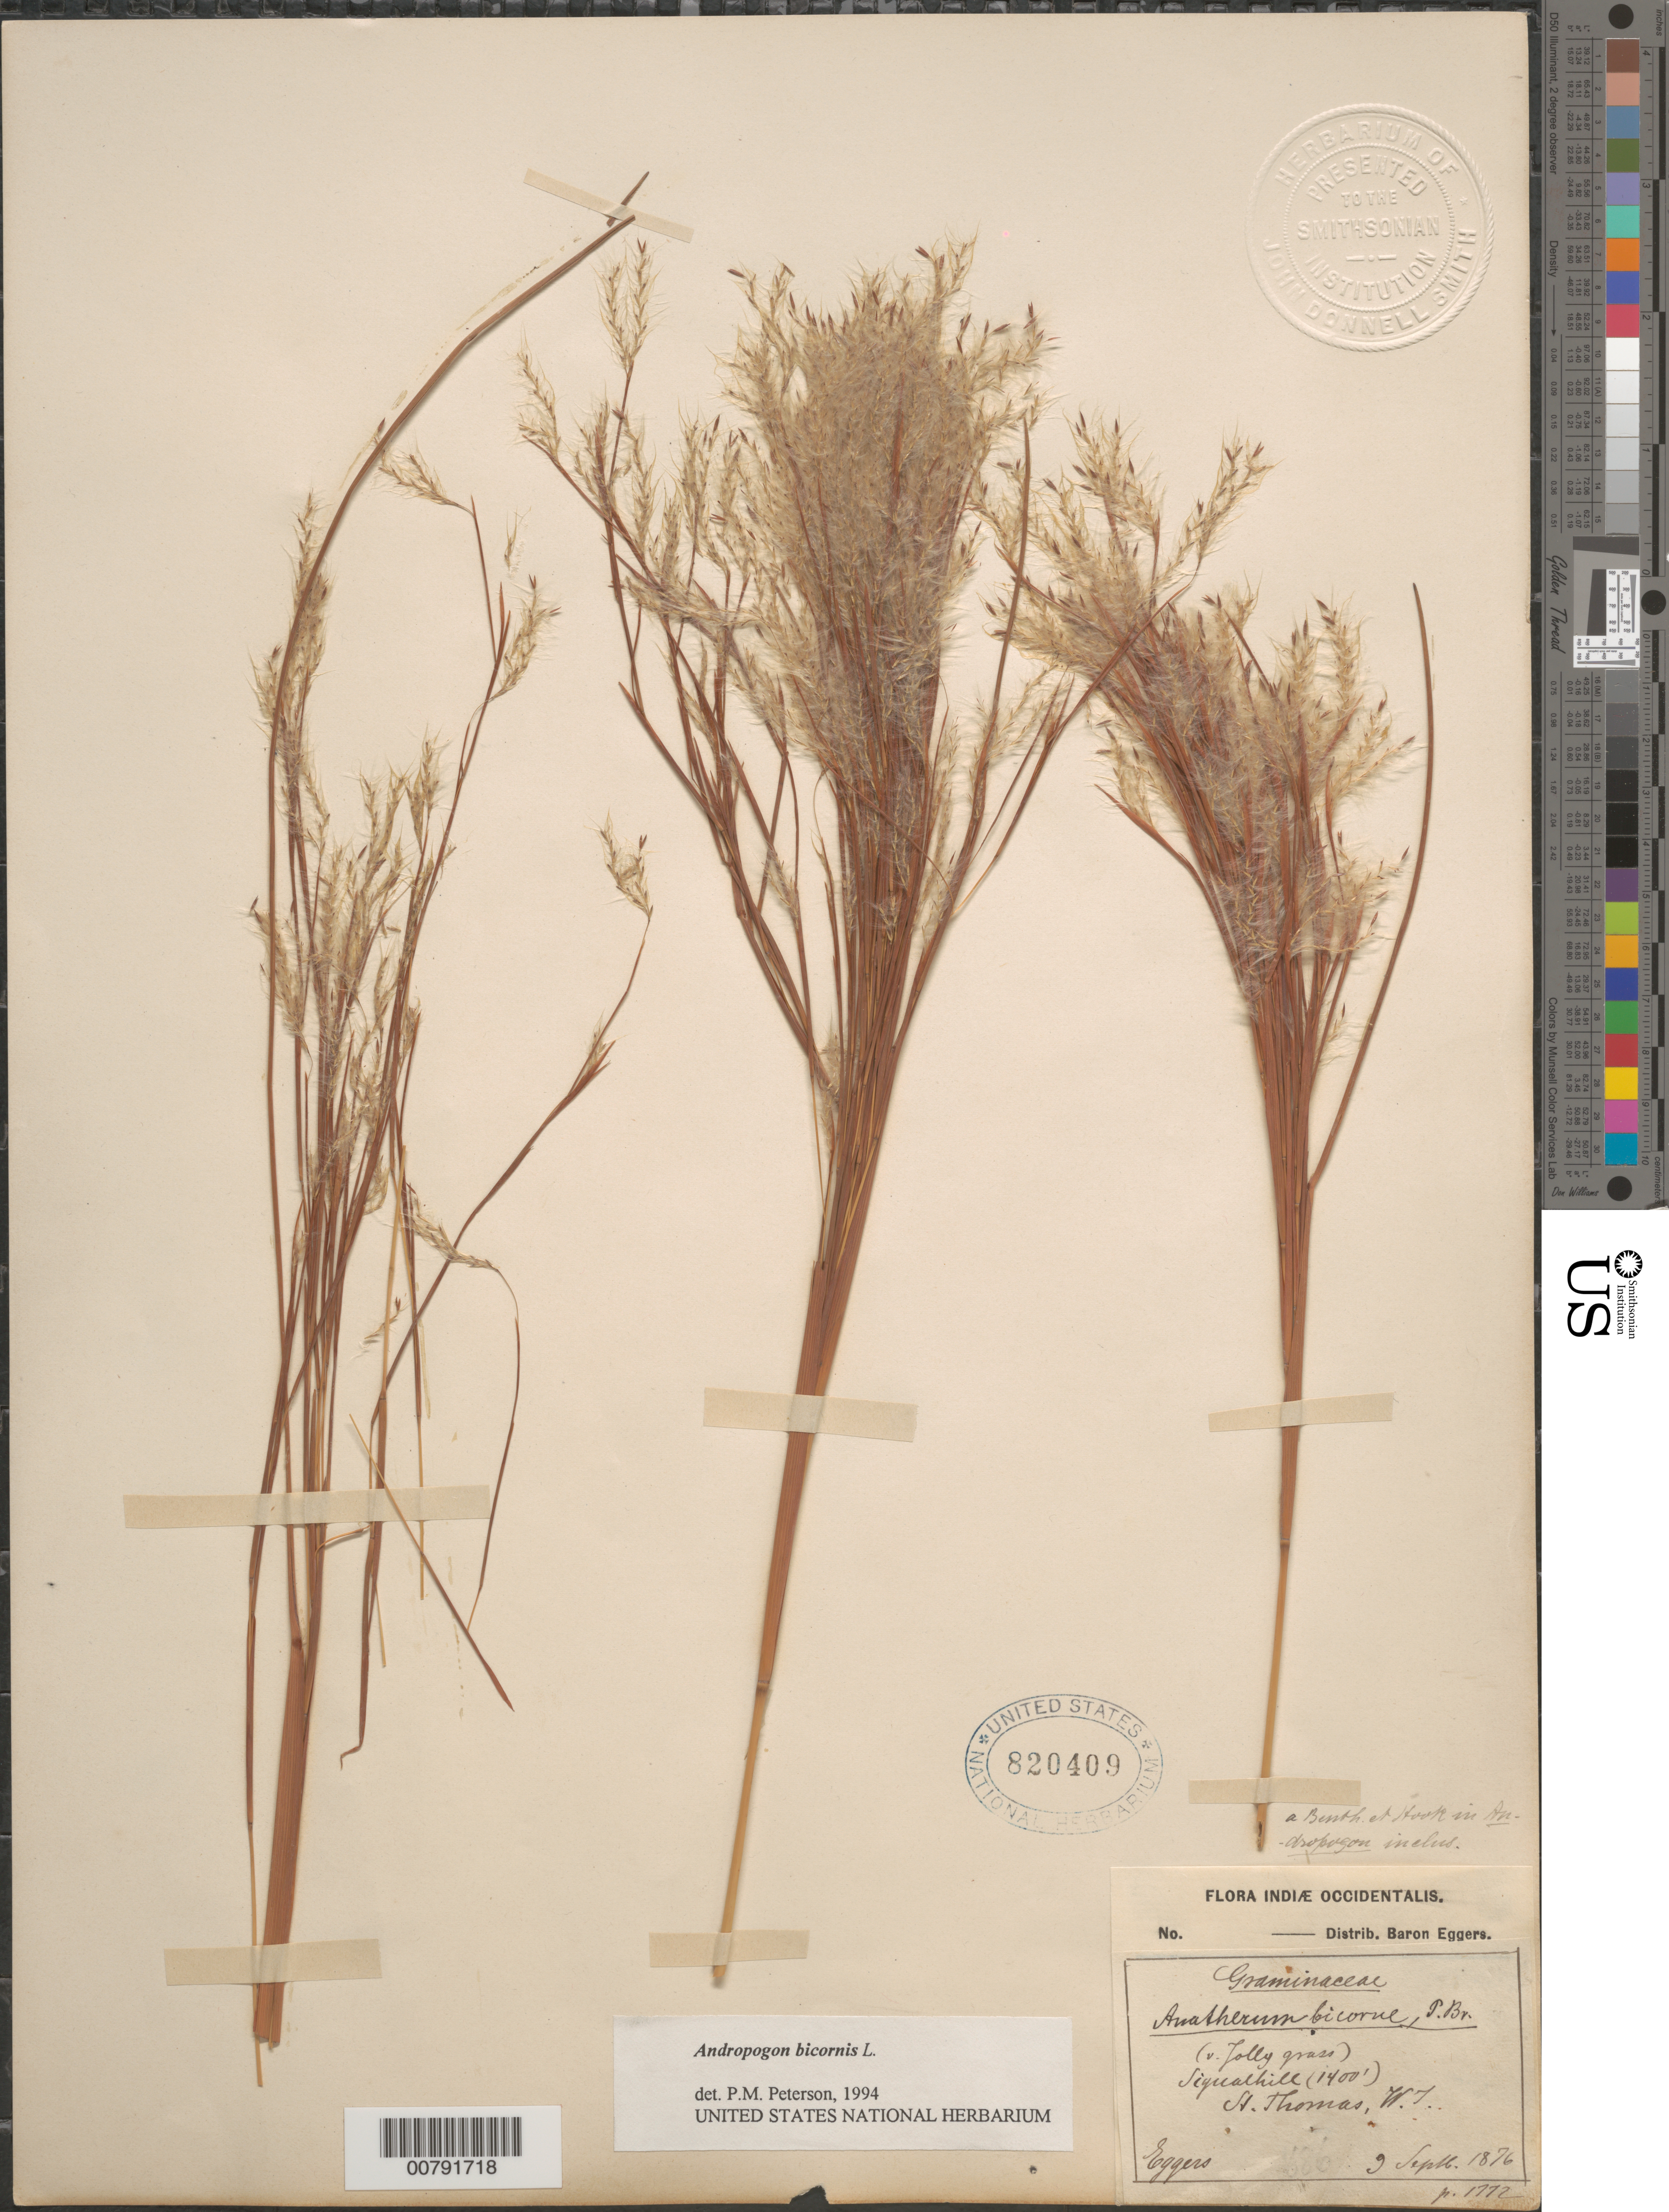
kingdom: Plantae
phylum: Tracheophyta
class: Liliopsida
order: Poales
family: Poaceae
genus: Andropogon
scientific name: Andropogon bicornis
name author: L.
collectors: H. F. A. von Eggers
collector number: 686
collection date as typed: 09 Sep 1876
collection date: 1876-09-09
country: U.S. Virgin Islands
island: St. Thomas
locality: St. Thomas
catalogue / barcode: US 820409